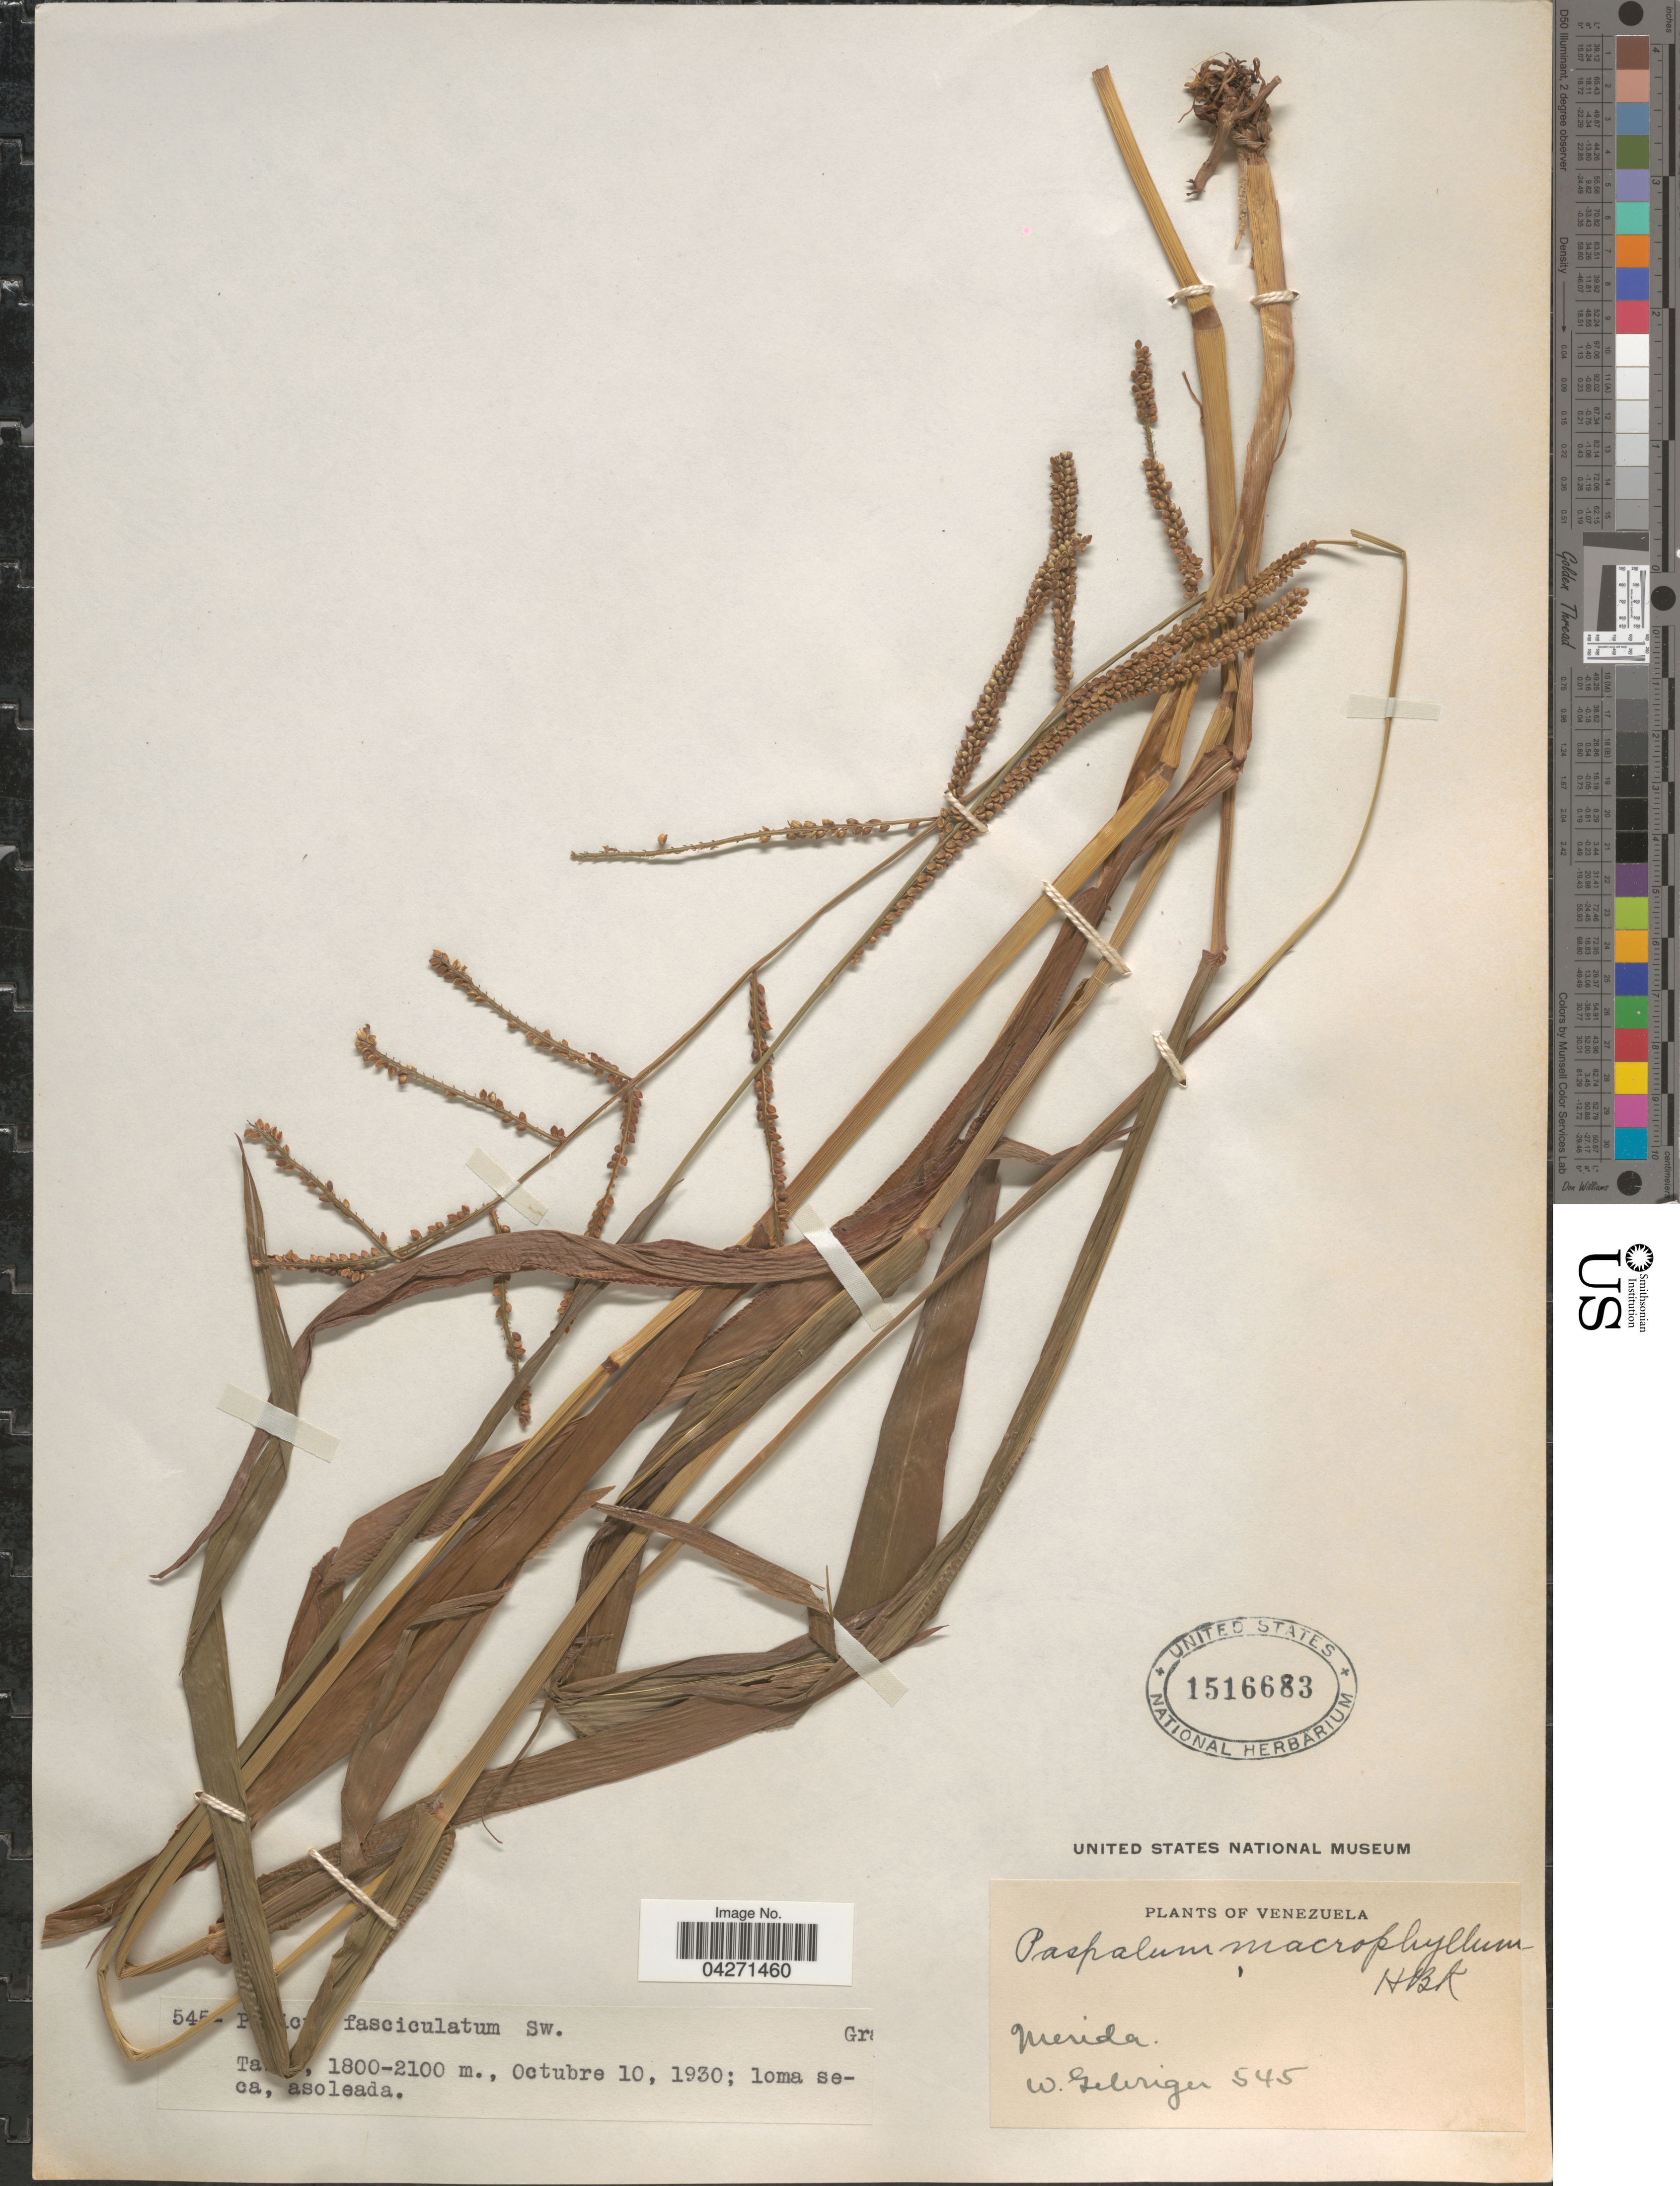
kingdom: Plantae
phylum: Tracheophyta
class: Liliopsida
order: Poales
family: Poaceae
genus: Paspalum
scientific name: Paspalum macrophyllum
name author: Kunth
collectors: W. Gehriger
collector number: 545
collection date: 1930-10-10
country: Venezuela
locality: Ta [illegible text]; Merida.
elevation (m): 1800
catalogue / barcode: US 1516683